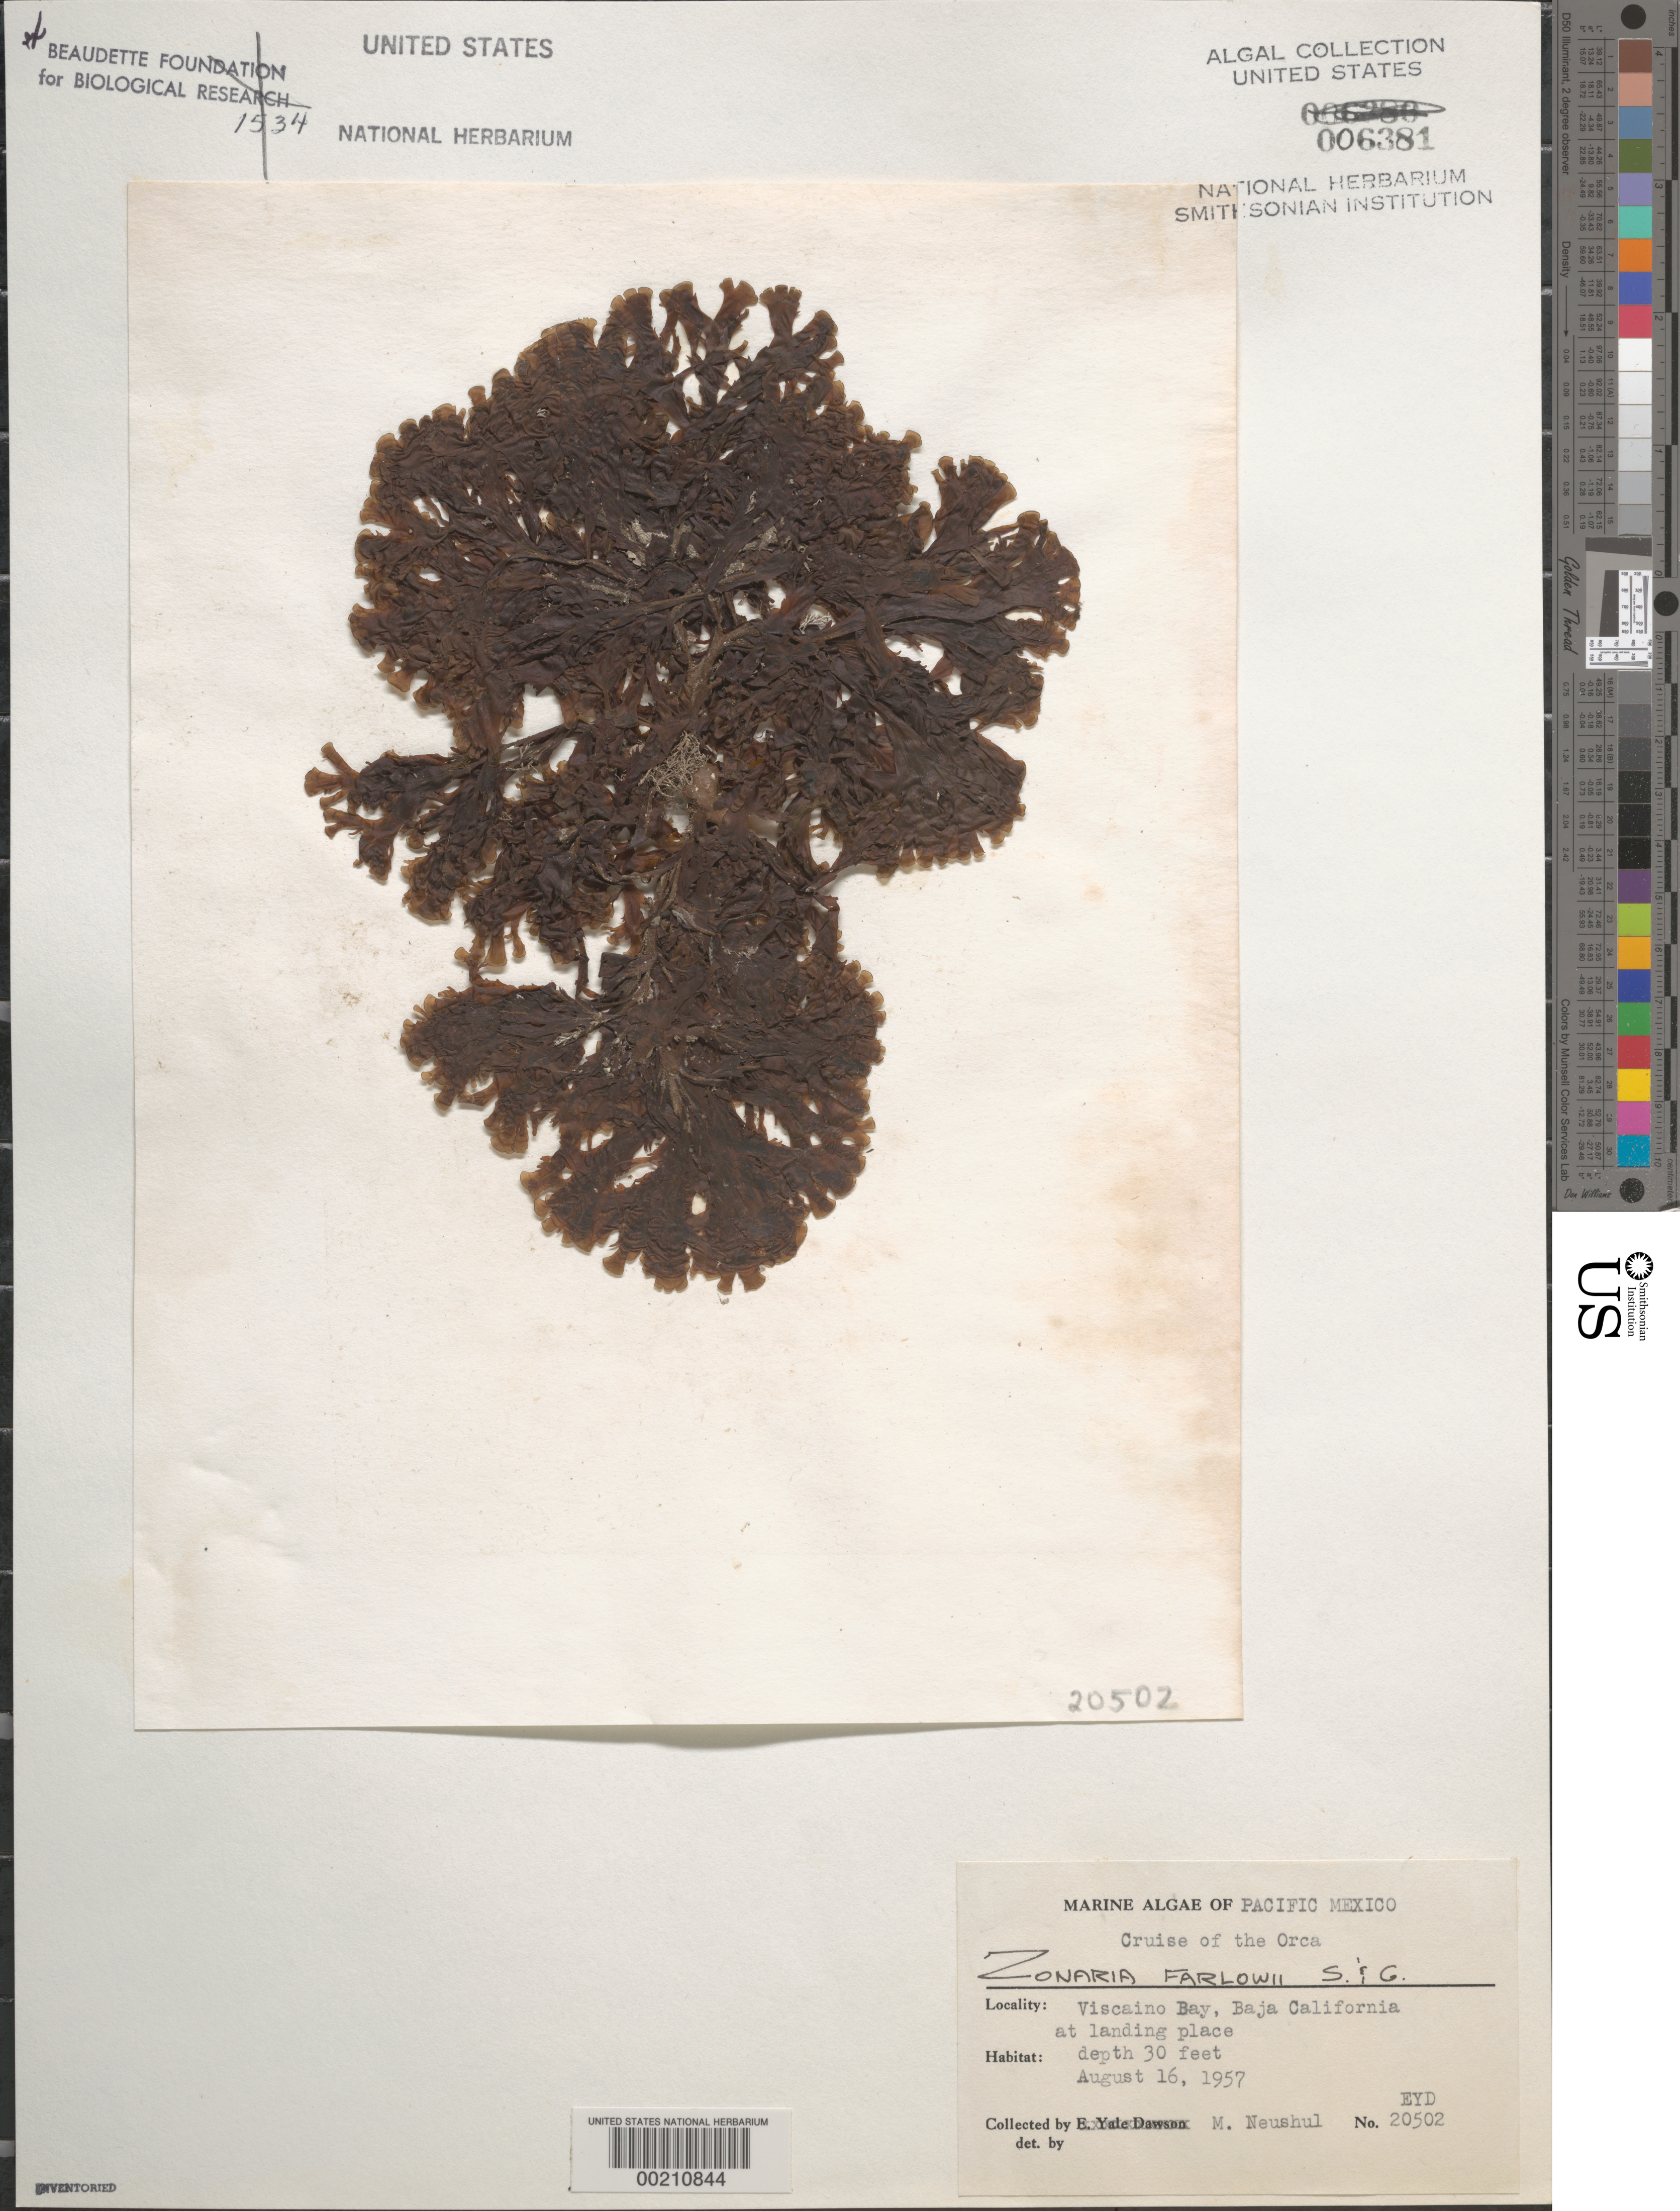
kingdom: Chromista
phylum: Ochrophyta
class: Phaeophyceae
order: Dictyotales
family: Dictyotaceae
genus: Zonaria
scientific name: Zonaria farlowii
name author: Setch. & N.L. Gardner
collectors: M. Neushul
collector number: EYD 20502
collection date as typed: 16 Aug 1957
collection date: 1957-08-16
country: Mexico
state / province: Baja California Norte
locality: Bahia Sebastian Vizcaino (Bahia Viscaino)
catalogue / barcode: US 6381